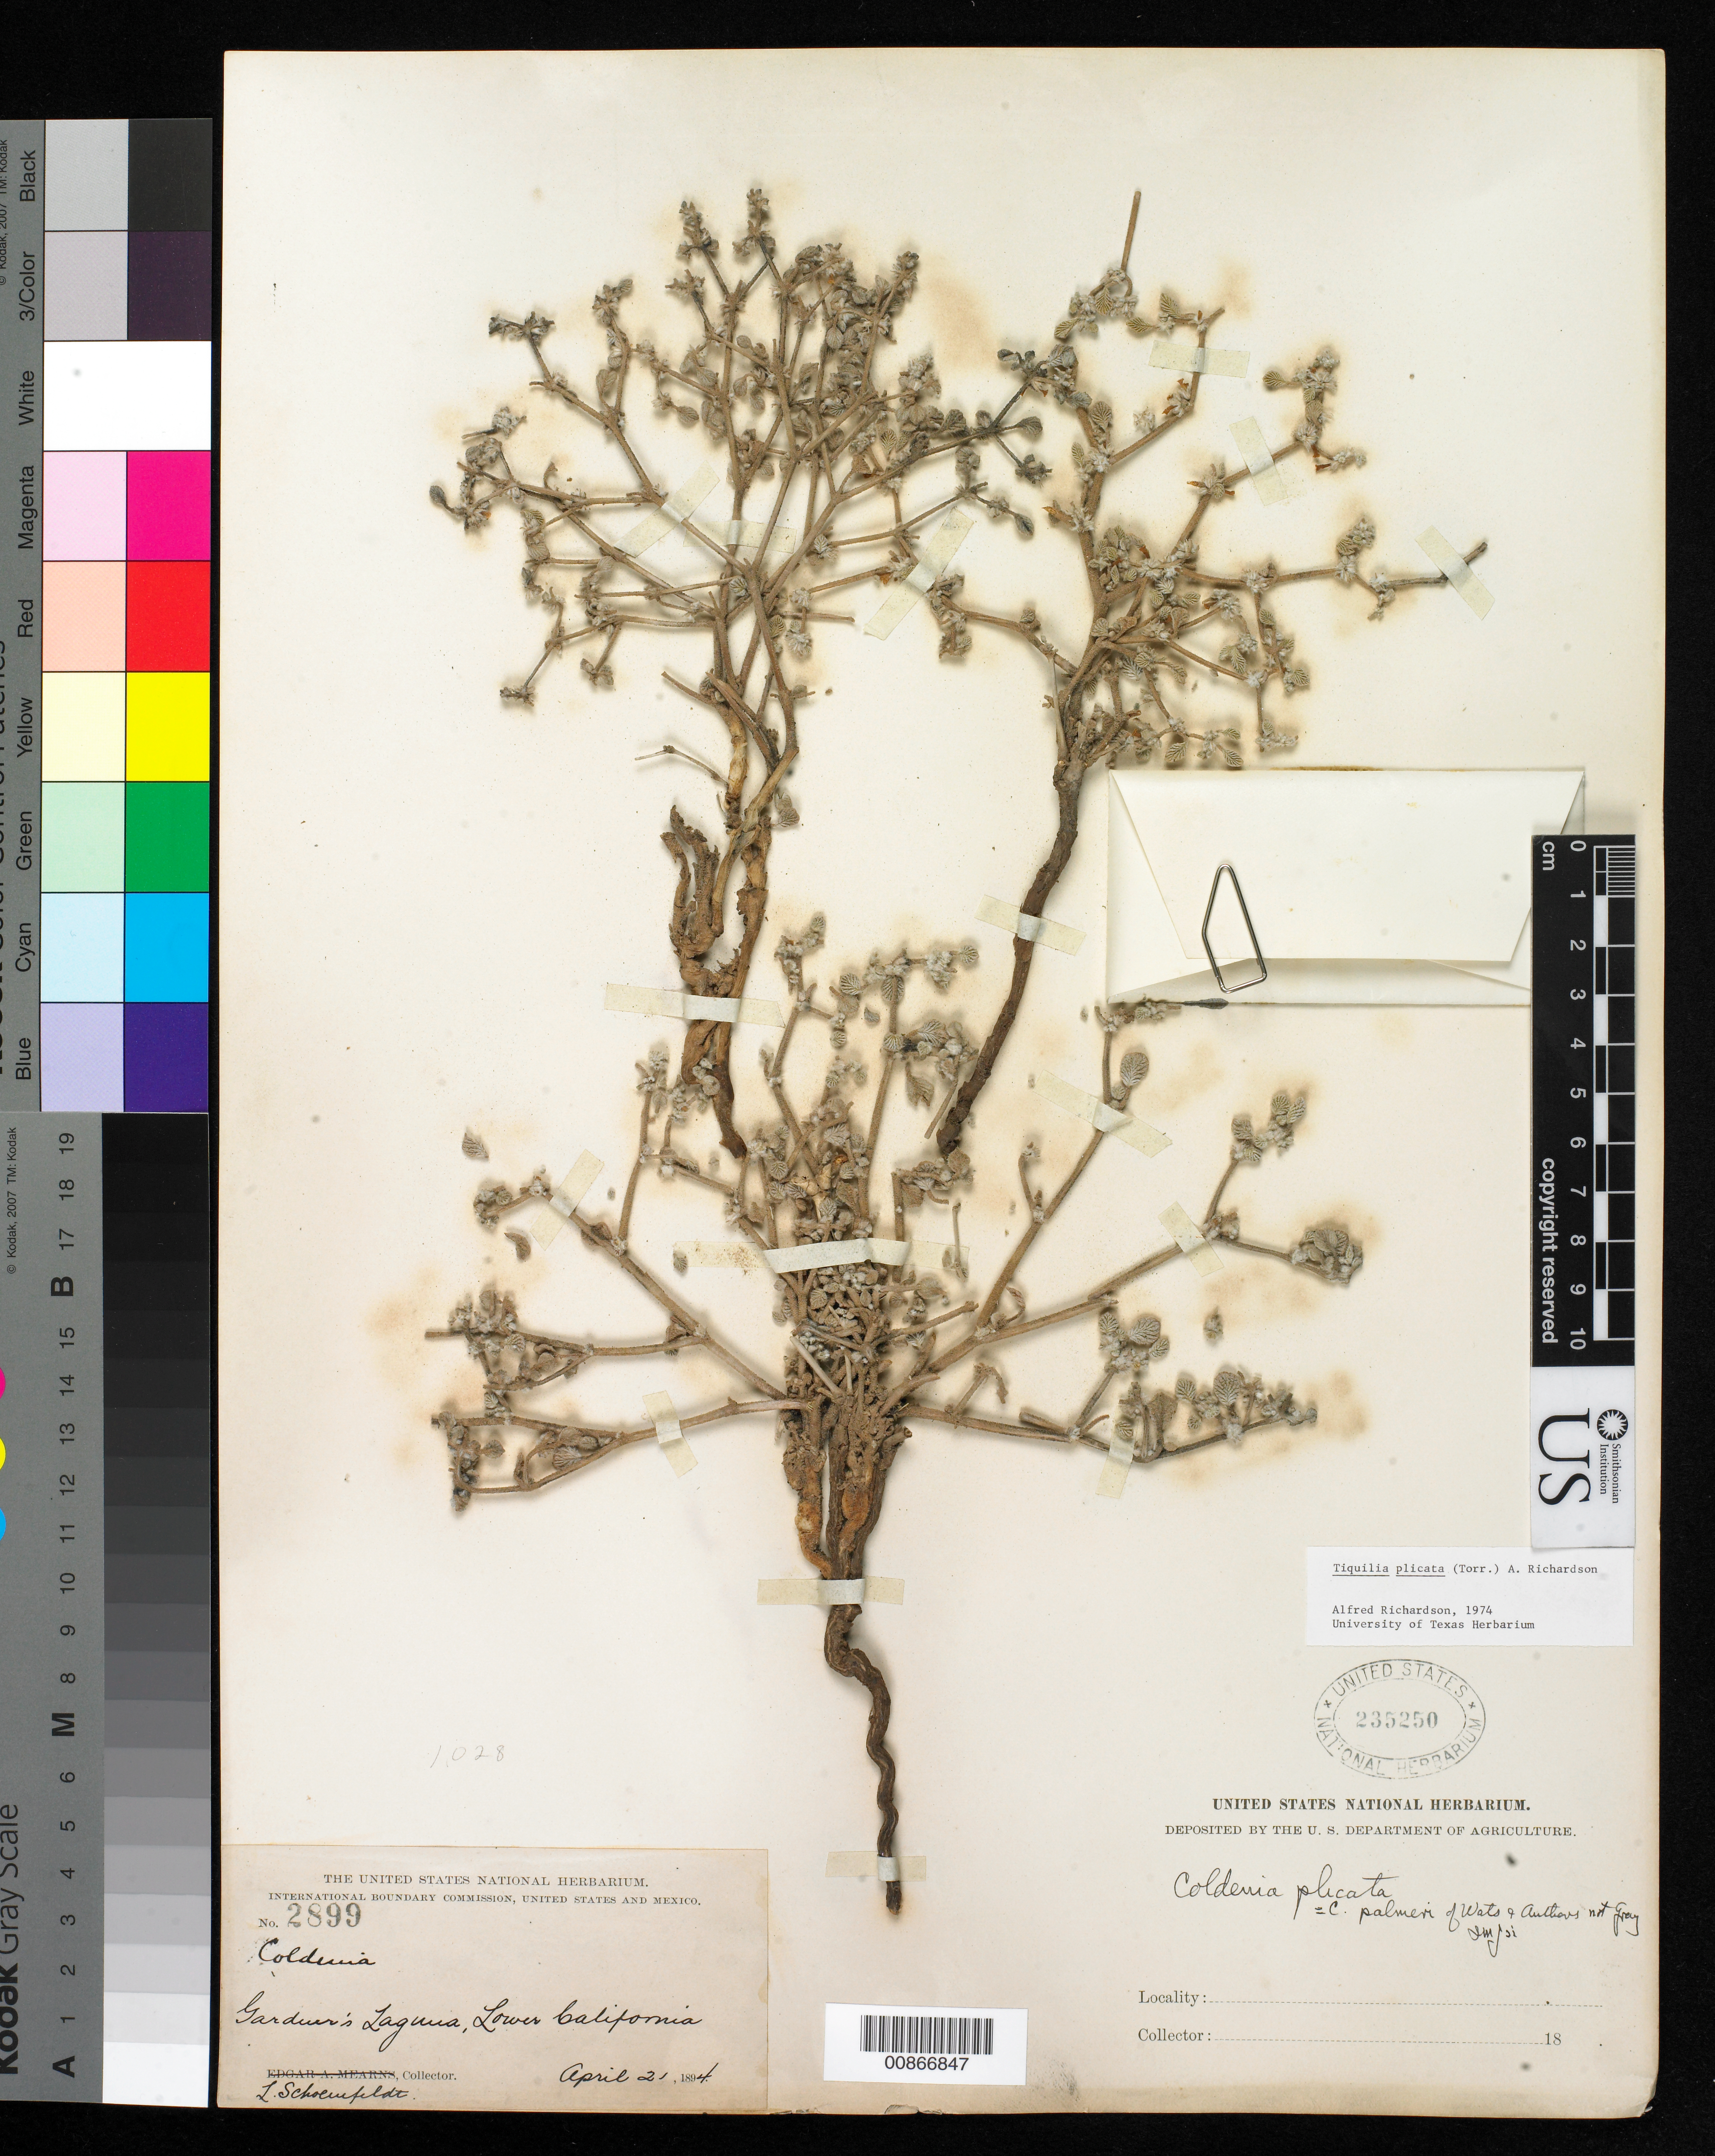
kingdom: Plantae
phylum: Tracheophyta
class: Magnoliopsida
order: Boraginales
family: Ehretiaceae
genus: Tiquilia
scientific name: Tiquilia plicata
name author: Torr.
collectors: L. Schoenfeldt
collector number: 2899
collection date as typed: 21 Apr 1894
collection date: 1894-04-21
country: Mexico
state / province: Baja California Norte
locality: Gardner's Laguna, Baja California.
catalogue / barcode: US 235250